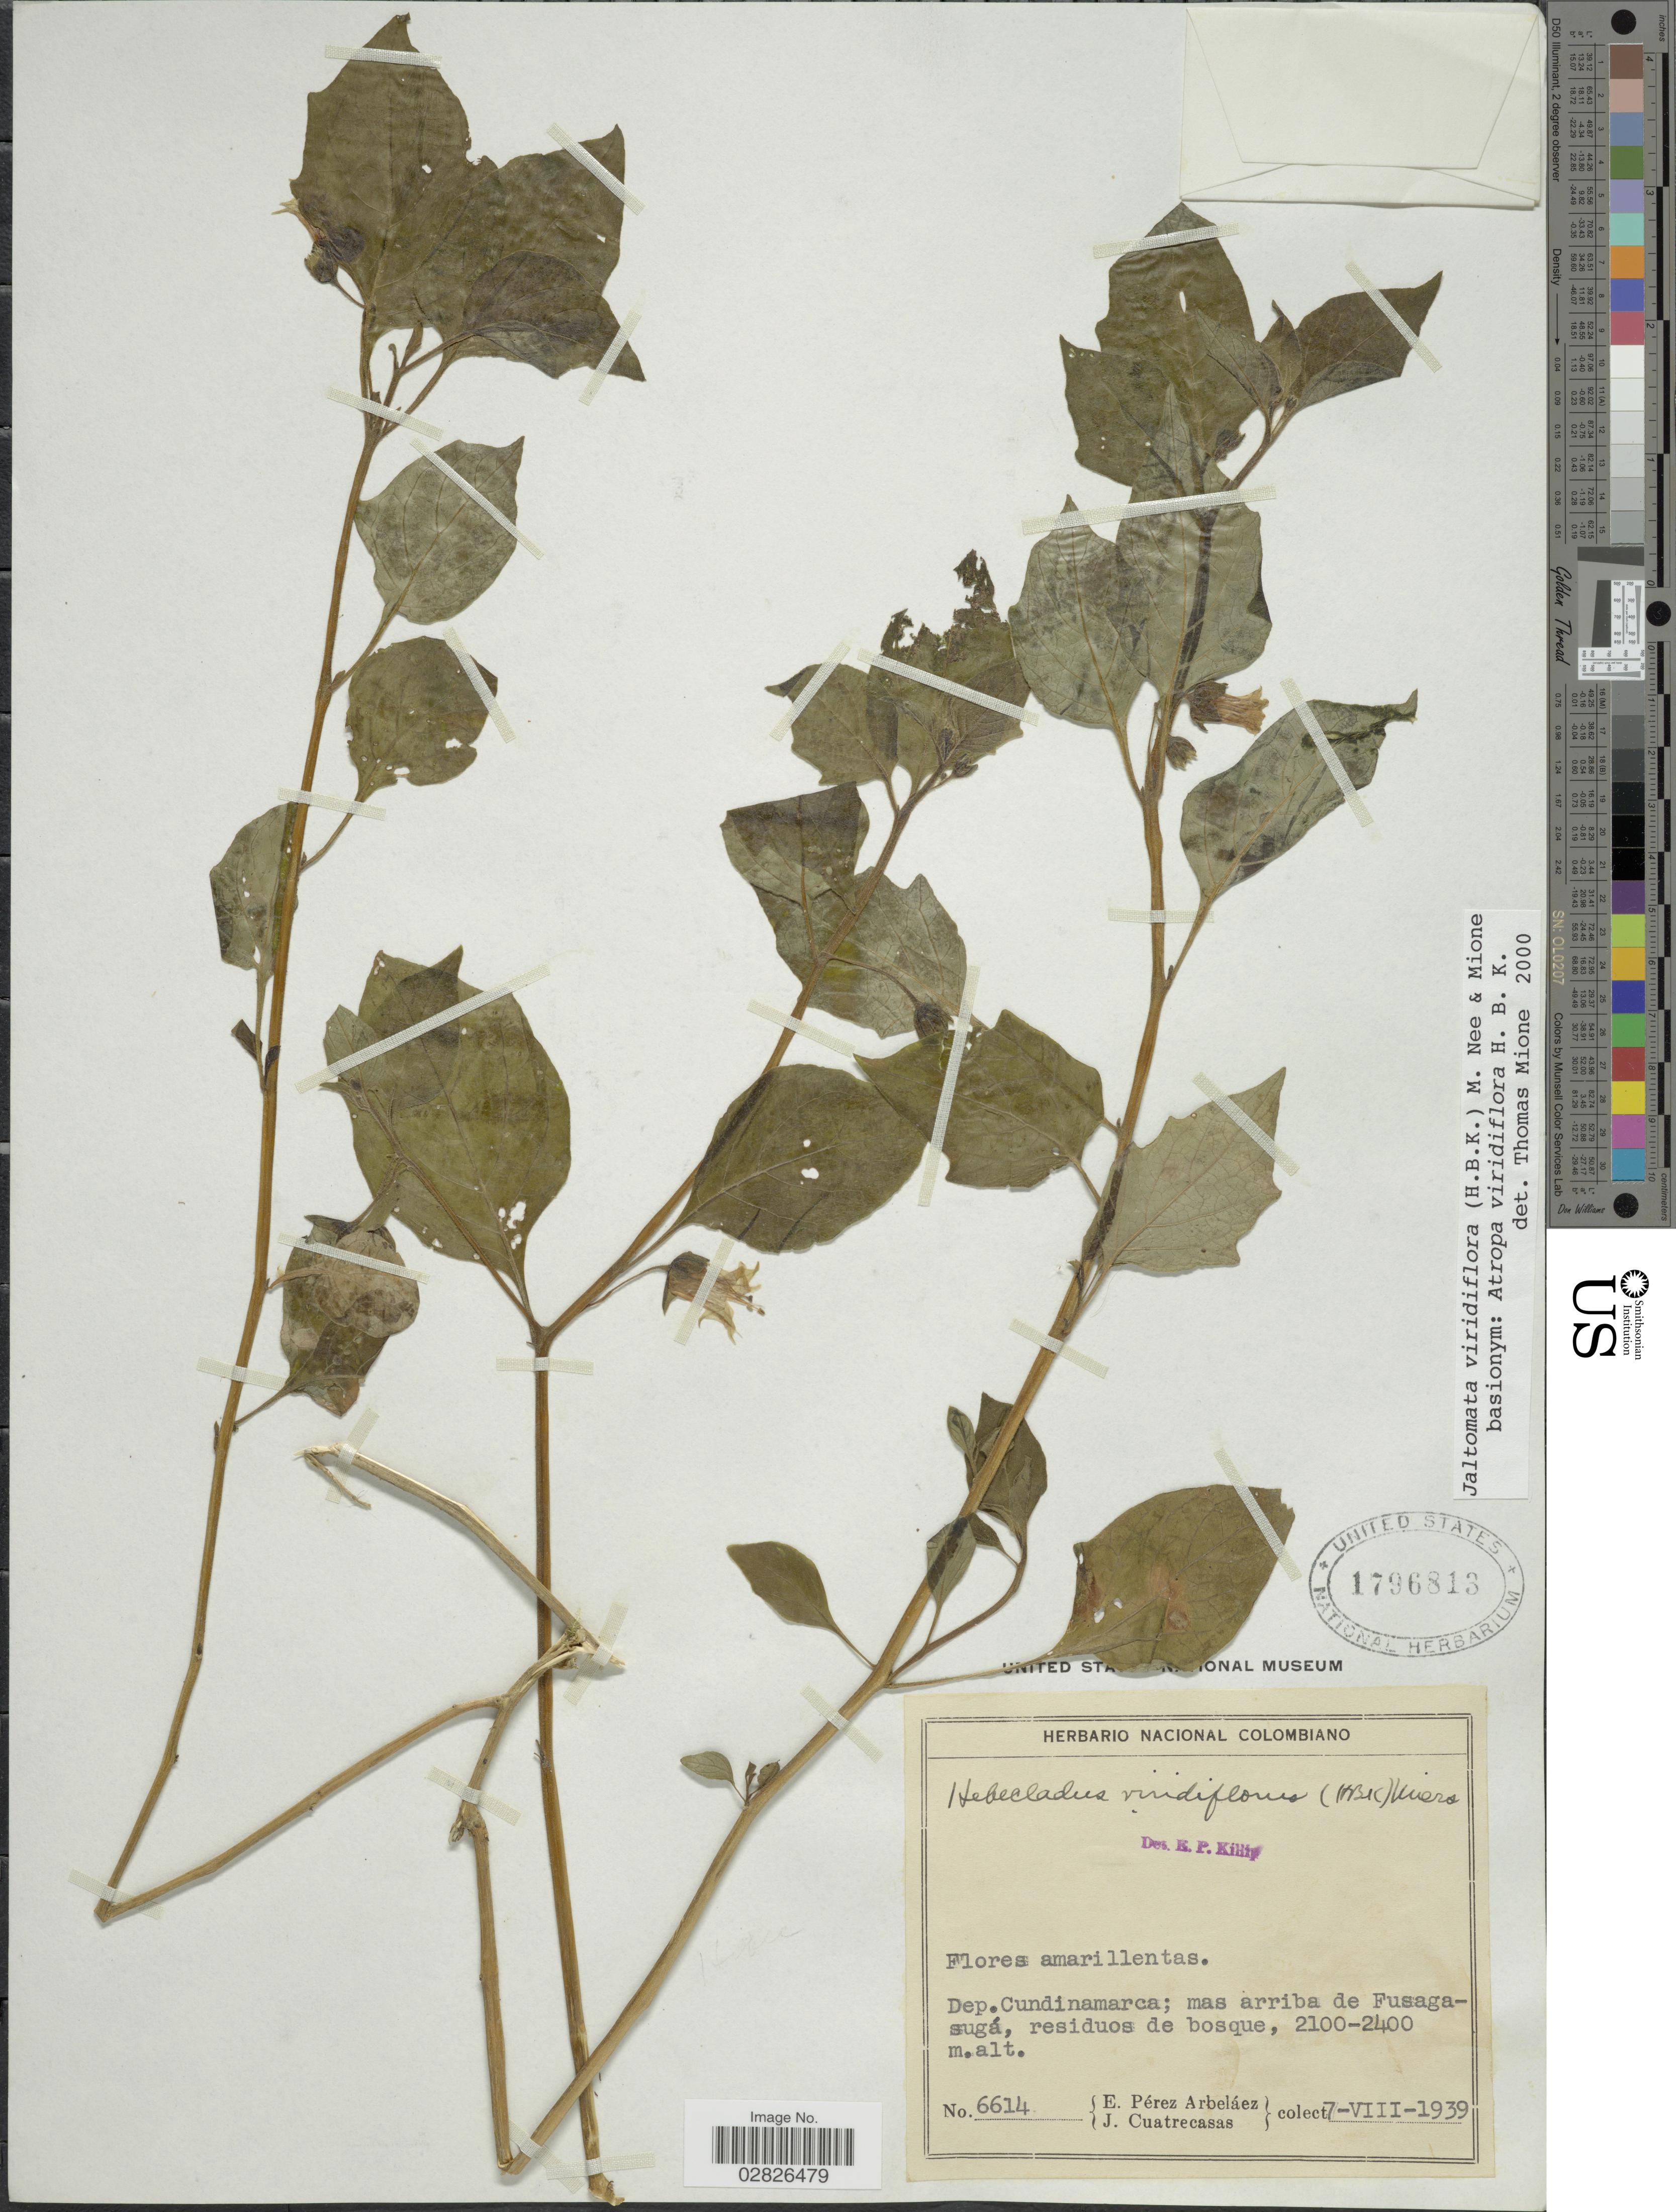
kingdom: Plantae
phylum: Tracheophyta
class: Magnoliopsida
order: Solanales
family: Solanaceae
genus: Jaltomata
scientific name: Jaltomata virdiflora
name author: (Kunth) M. Nee & Mione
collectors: E. Pérez Arbeláez & J. Cuatrecasas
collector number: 6614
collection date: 1939-08-07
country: Colombia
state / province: Cundinamarca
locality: Dep. Cundinamarca, mas arriba de Fusagasugá.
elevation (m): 2100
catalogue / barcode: US 1796813